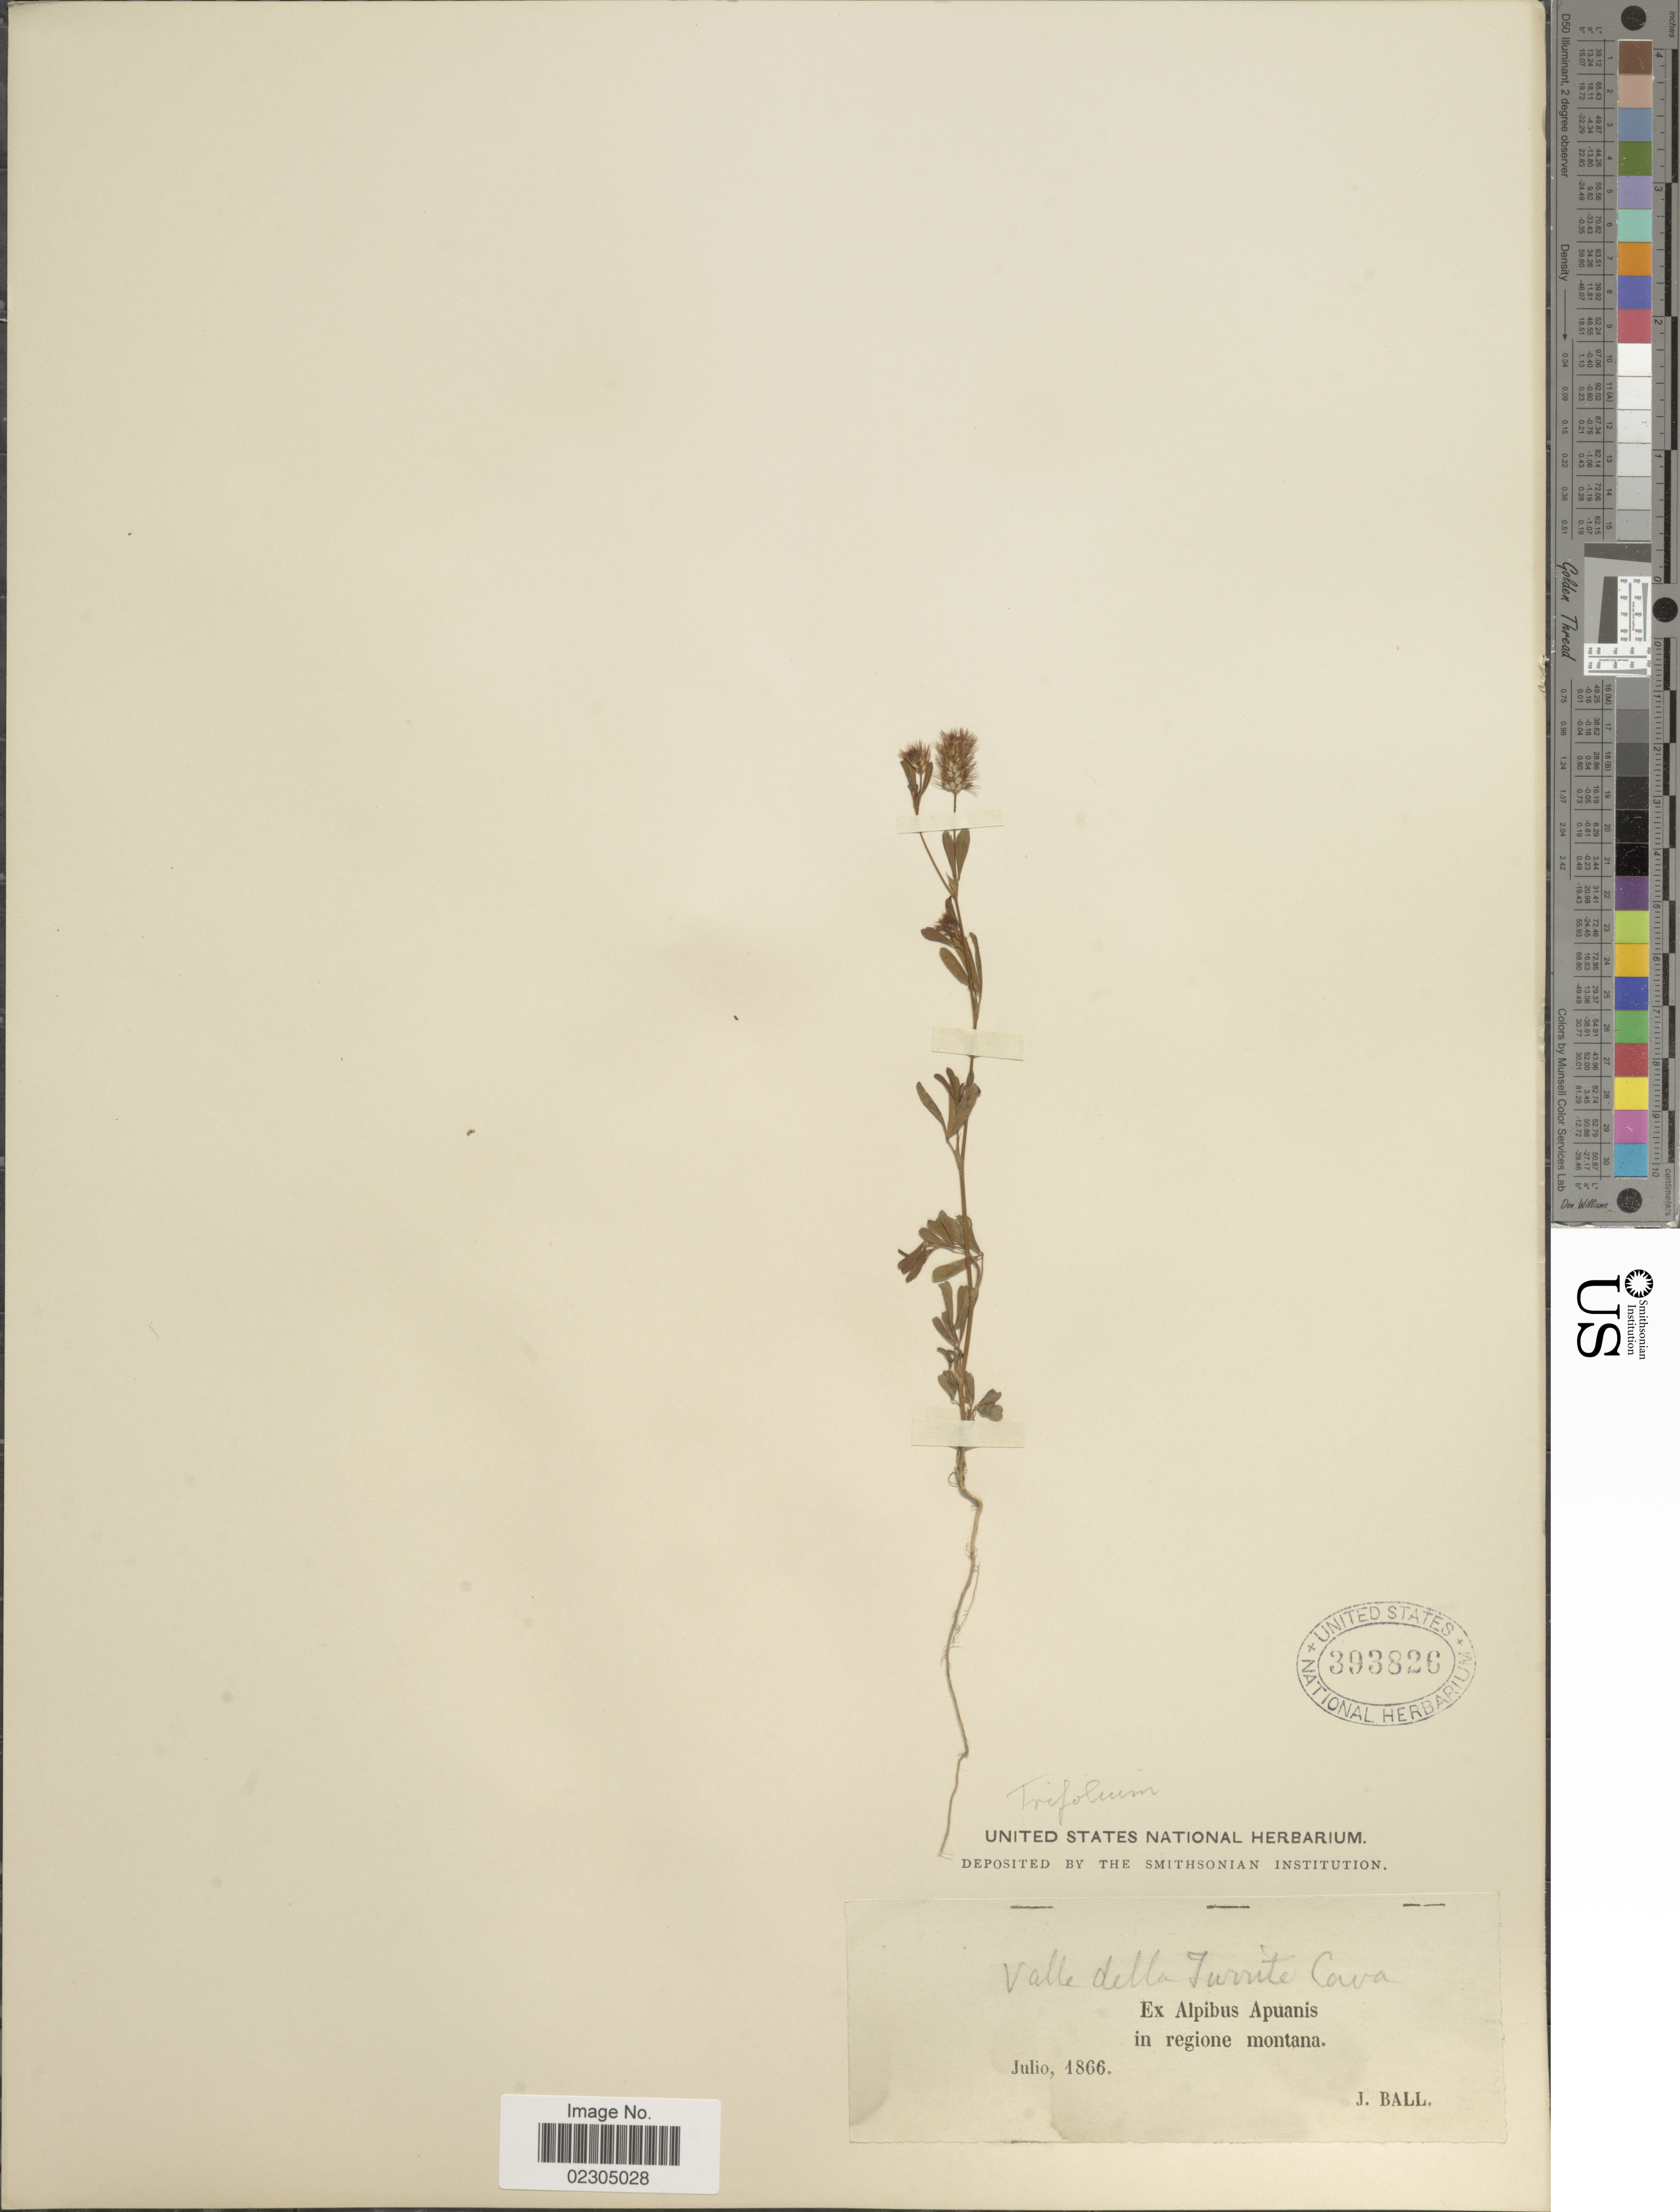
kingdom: Plantae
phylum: Tracheophyta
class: Magnoliopsida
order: Fabales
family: Fabaceae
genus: Trifolium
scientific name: Trifolium sp.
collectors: J. Ball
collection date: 1886-07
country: Italy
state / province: Tuscany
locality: Ex Alpibus Apuanis in regione montana. Valle della Turrita Carva.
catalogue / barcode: US 393826